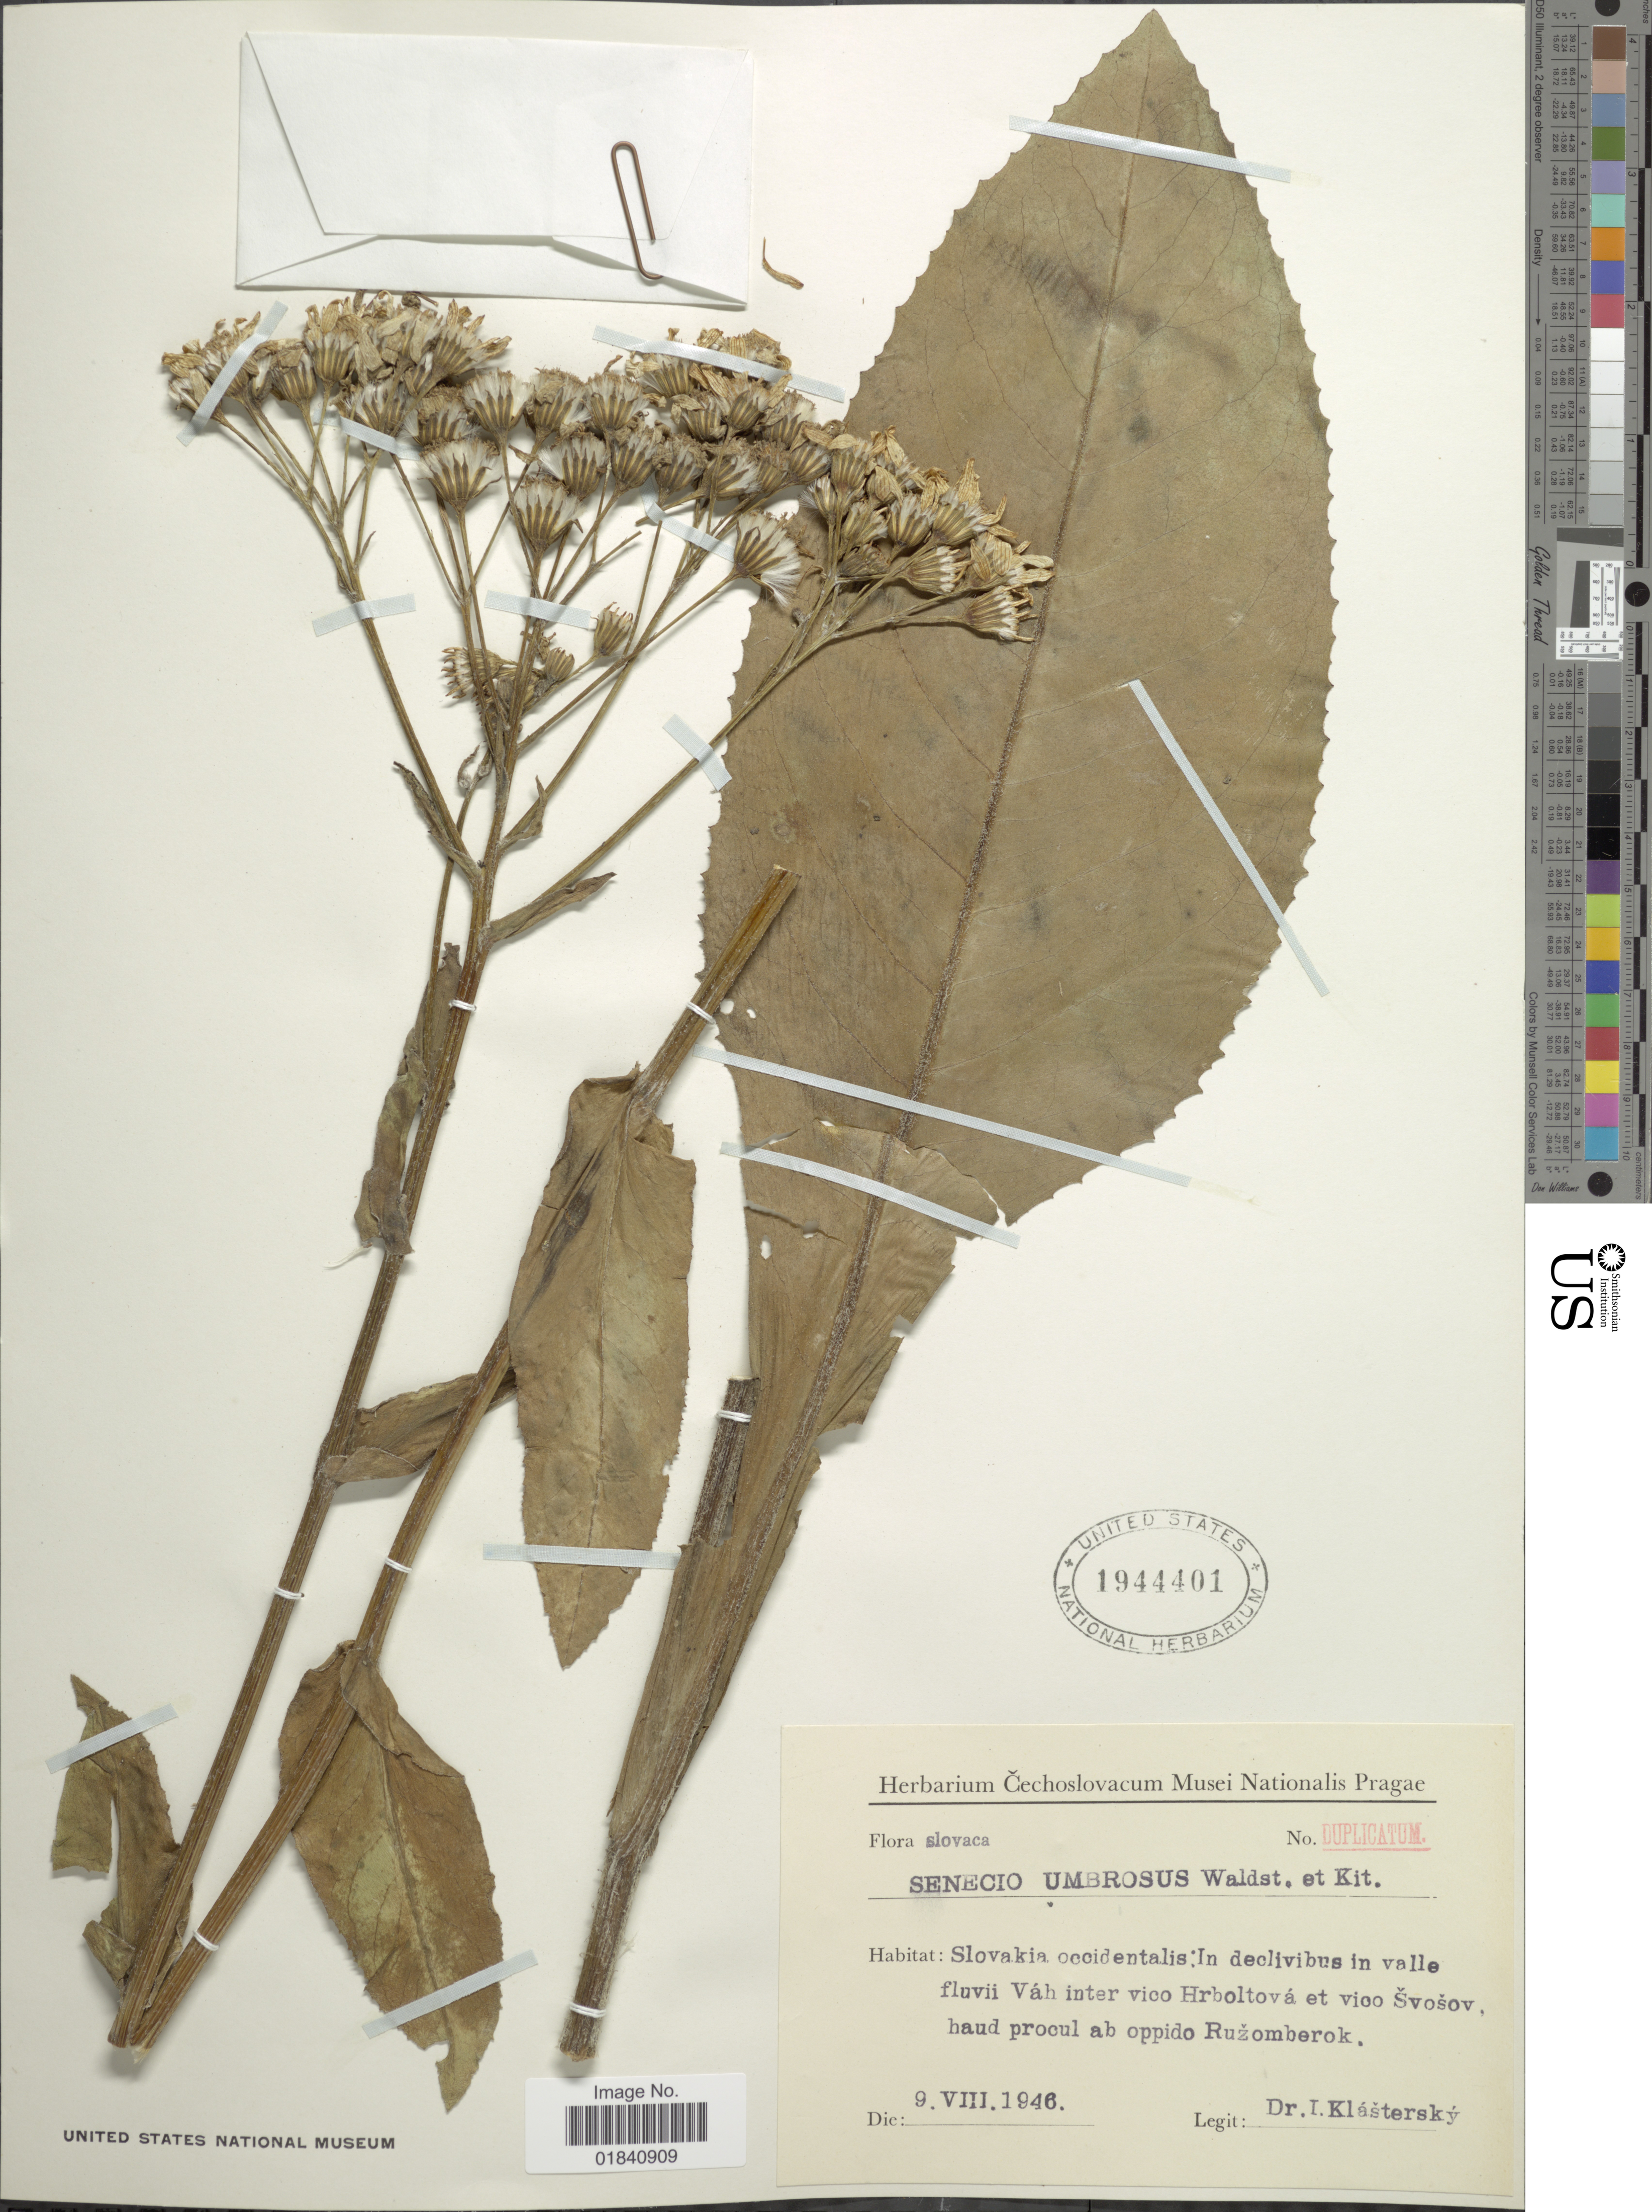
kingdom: Plantae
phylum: Tracheophyta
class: Magnoliopsida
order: Asterales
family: Asteraceae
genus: Senecio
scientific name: Senecio umbrosus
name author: Bess.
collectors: I. Klášterský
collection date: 1946-08-09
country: Slovakia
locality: Slovakia occidentalis: In declivibus in valle fluvii Váh inter vico Hrboltová et vico Svosov haud procul ab oppido Ruzomberok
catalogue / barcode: US 1944401